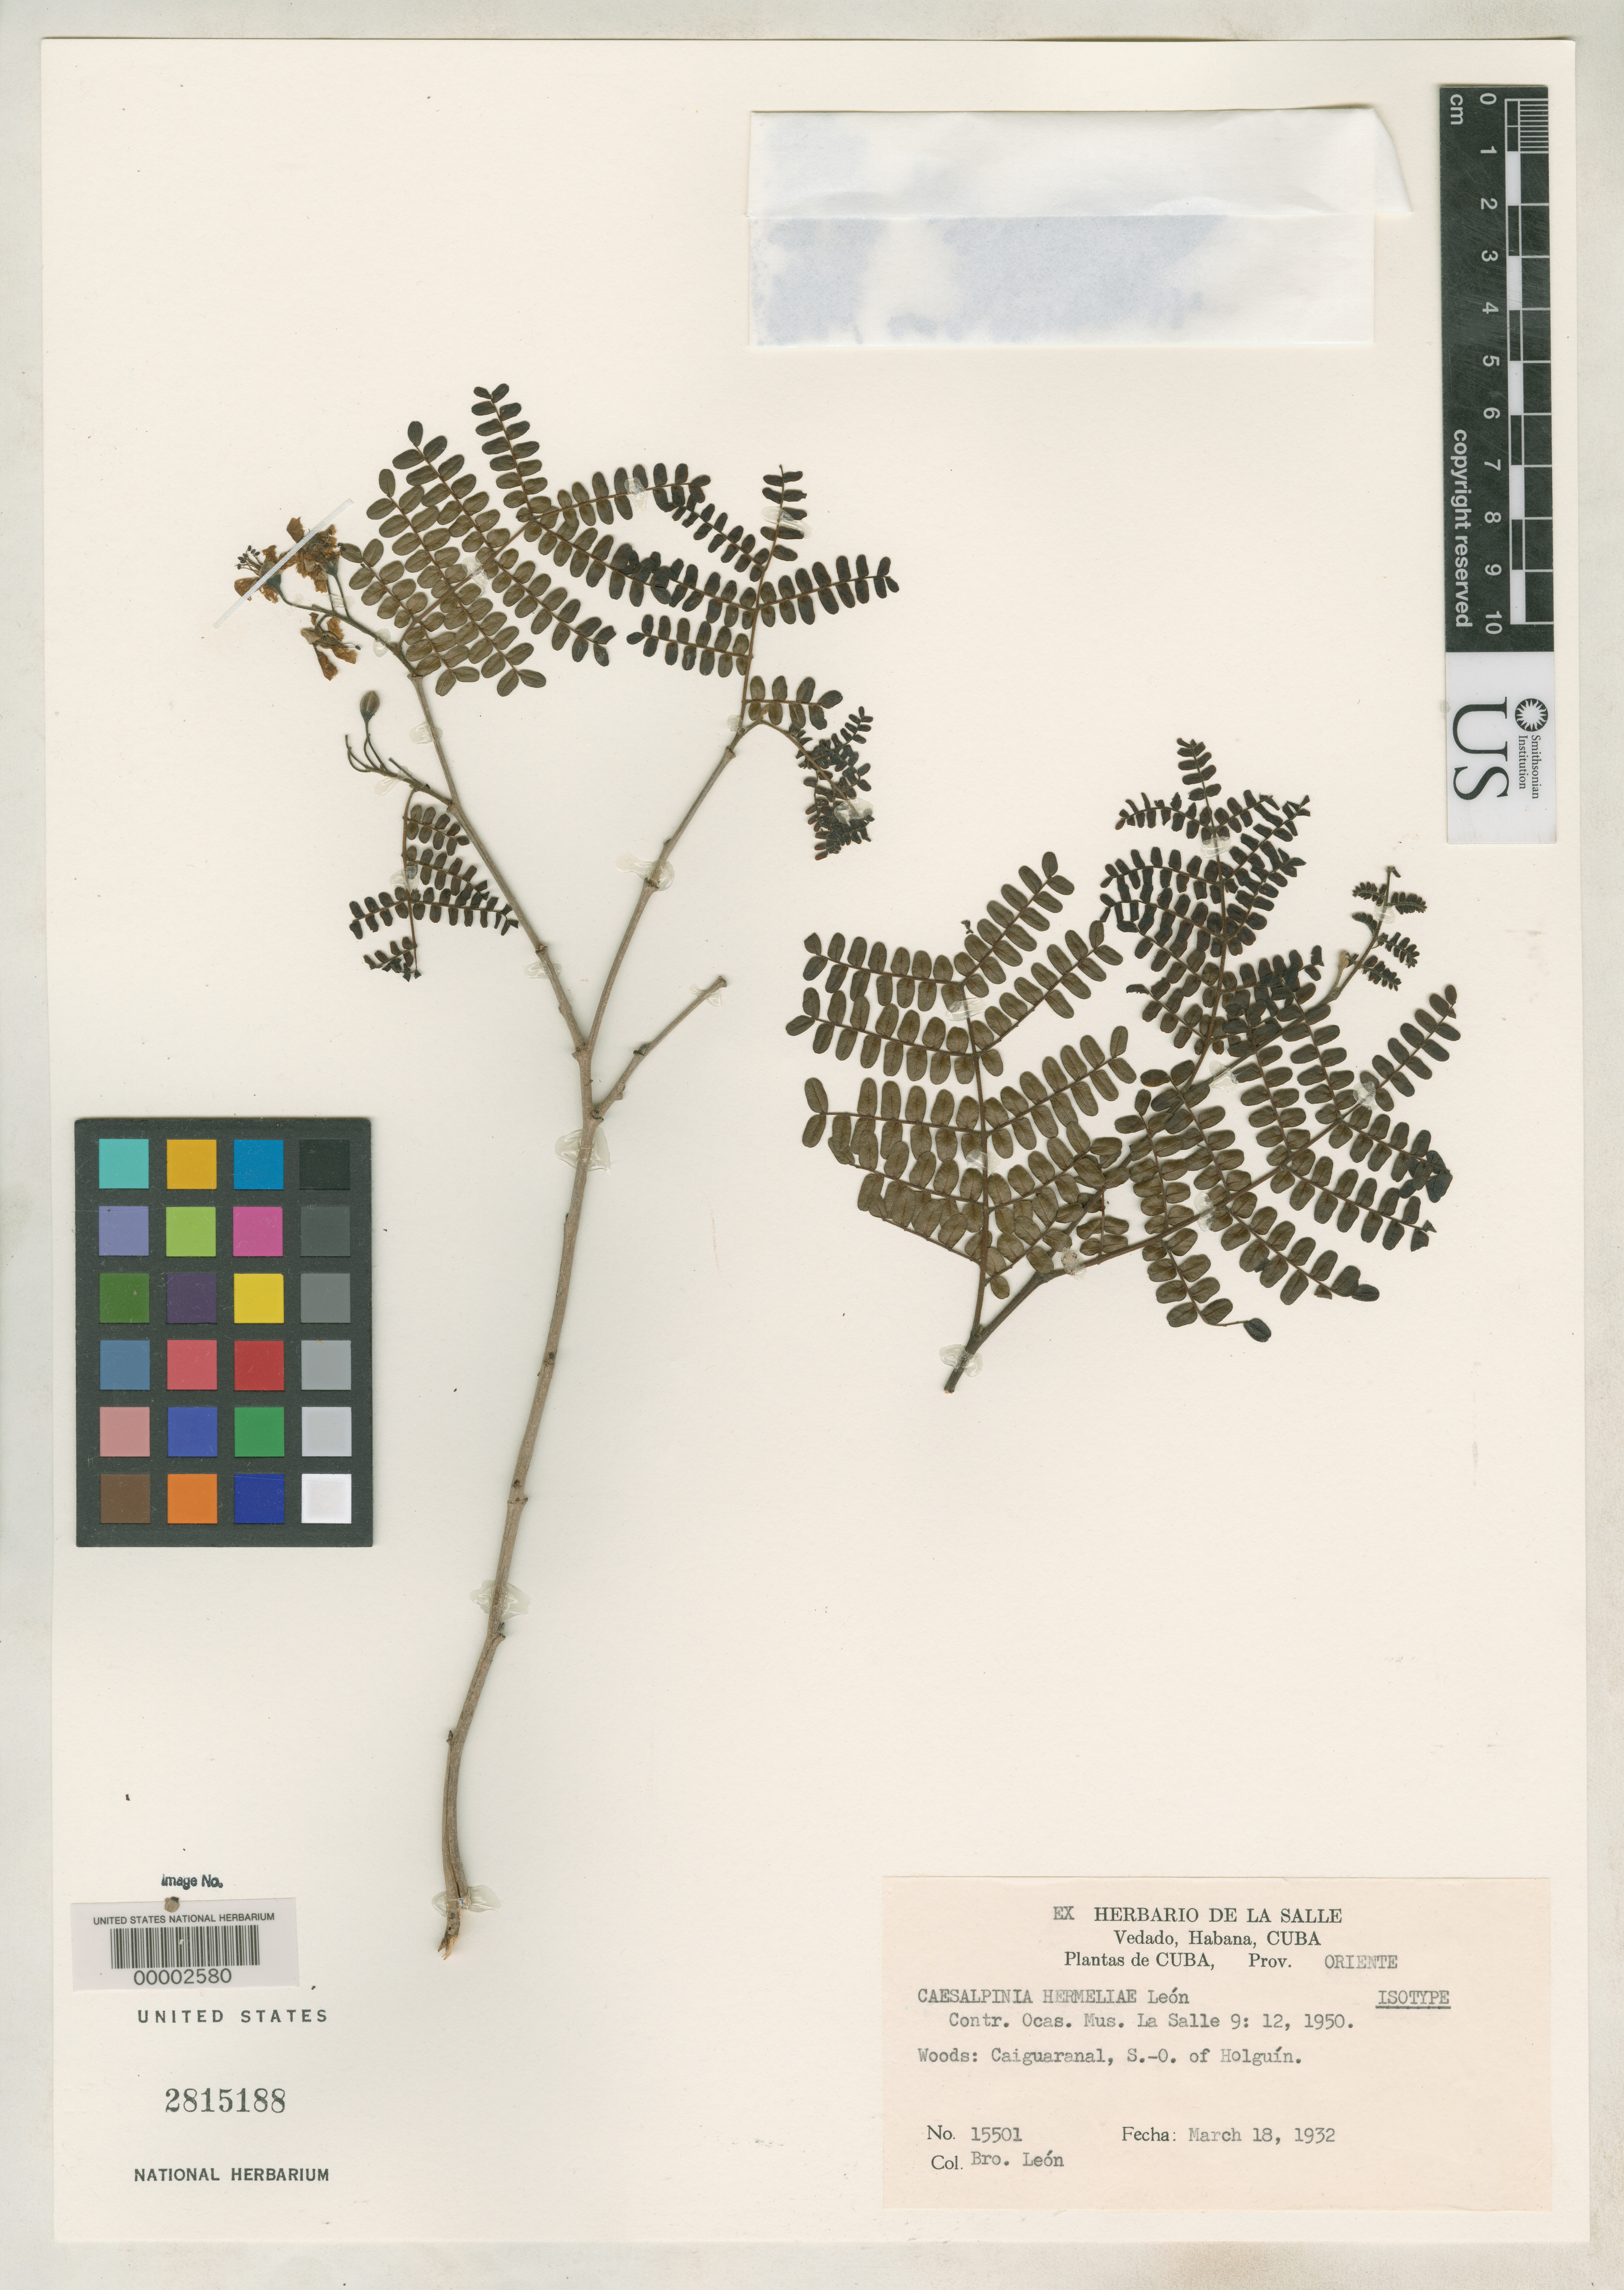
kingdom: Plantae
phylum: Tracheophyta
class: Magnoliopsida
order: Fabales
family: Fabaceae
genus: Caesalpinia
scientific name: Caesalpinia hermeliae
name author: León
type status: Isotype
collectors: Bro. León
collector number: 15501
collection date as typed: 18 Mar 1932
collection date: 1932-03-18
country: Cuba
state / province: Oriente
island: Greater Antilles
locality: Caiguaranal, near Holguin.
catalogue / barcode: US 2815188